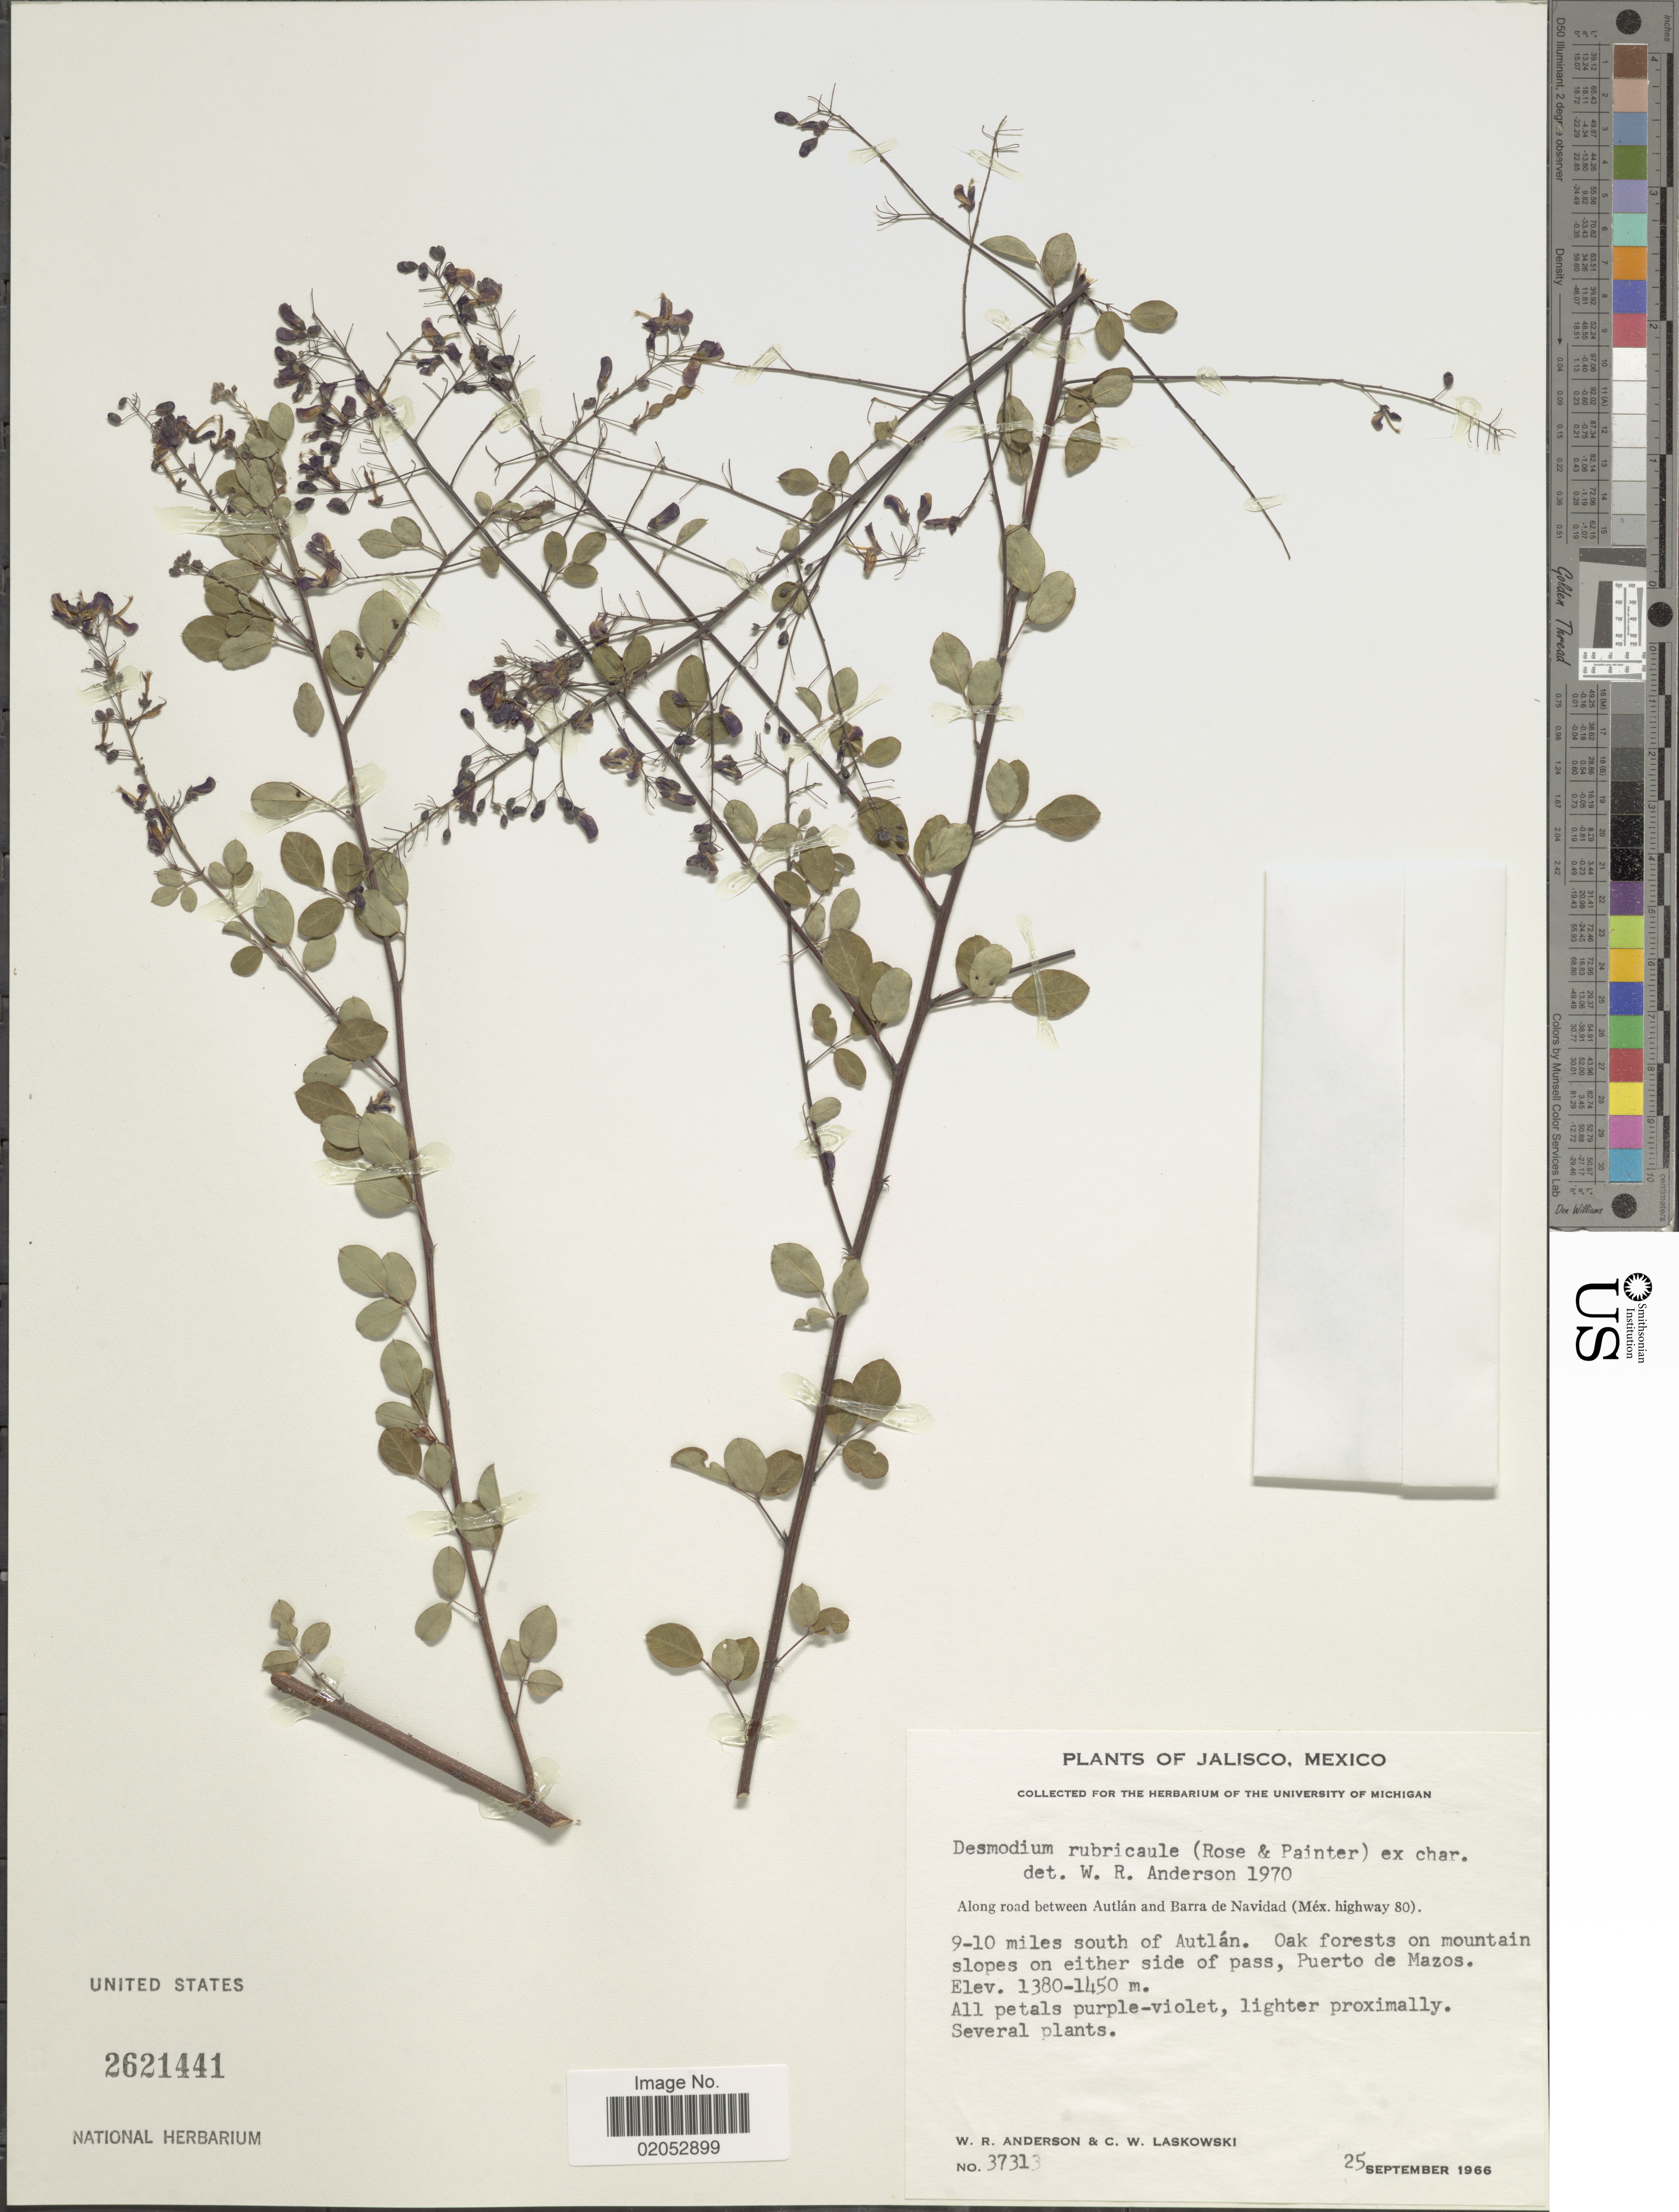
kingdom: Plantae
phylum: Tracheophyta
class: Magnoliopsida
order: Fabales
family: Fabaceae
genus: Desmodium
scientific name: Desmodium rubricaule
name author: (Rose & J.H. Painter) L. Riley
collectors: W. Anderson & C. Laskowski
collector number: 37313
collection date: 1966-09-25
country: Mexico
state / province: Jalisco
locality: Along road between Autlan and Barra de navidad (Mex. Highway 80). 9-10 miles south of Autlan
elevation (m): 1380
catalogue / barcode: US 2621441